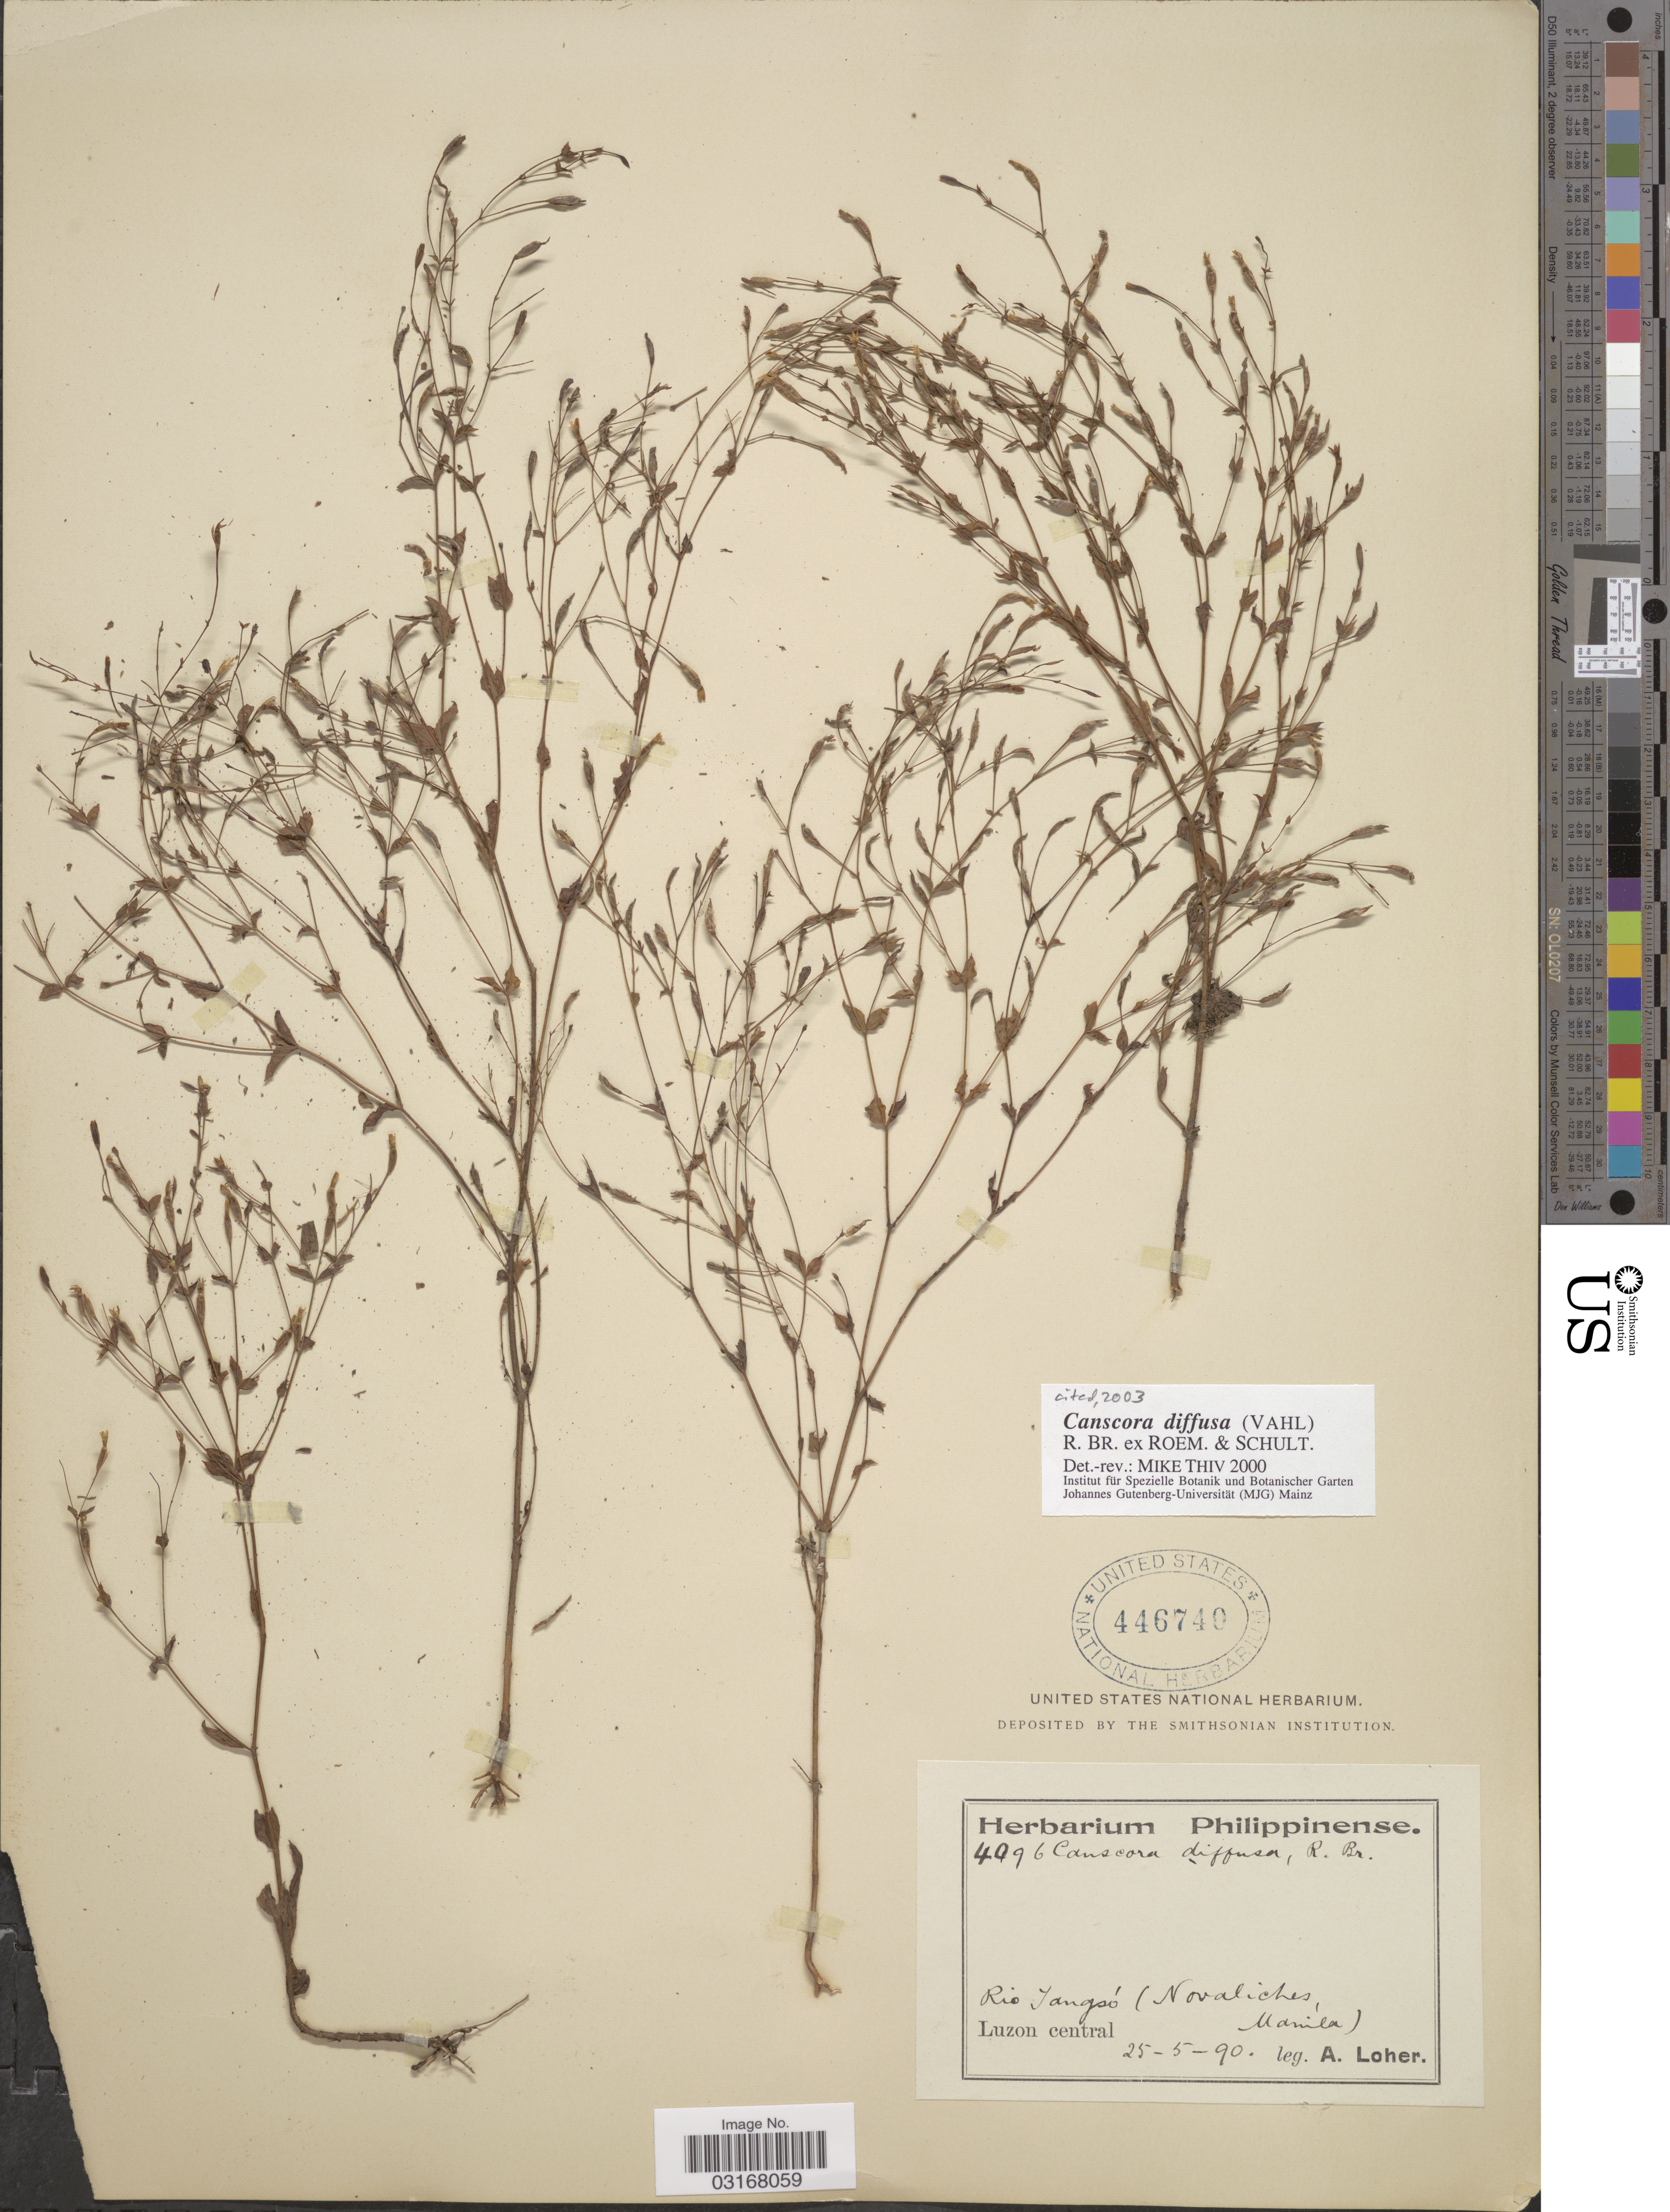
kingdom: Plantae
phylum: Tracheophyta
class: Magnoliopsida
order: Gentianales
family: Gentianaceae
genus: Canscora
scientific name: Canscora diffusa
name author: (Vahl) R. Br. ex Roem. & Schult.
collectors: A. Loher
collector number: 4096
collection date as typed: Transcribed d/m/y: 25/5/90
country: Philippines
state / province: Central Luzon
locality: Rio Tangos (Novaliches, Manila). Luzon central.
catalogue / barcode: US 446740